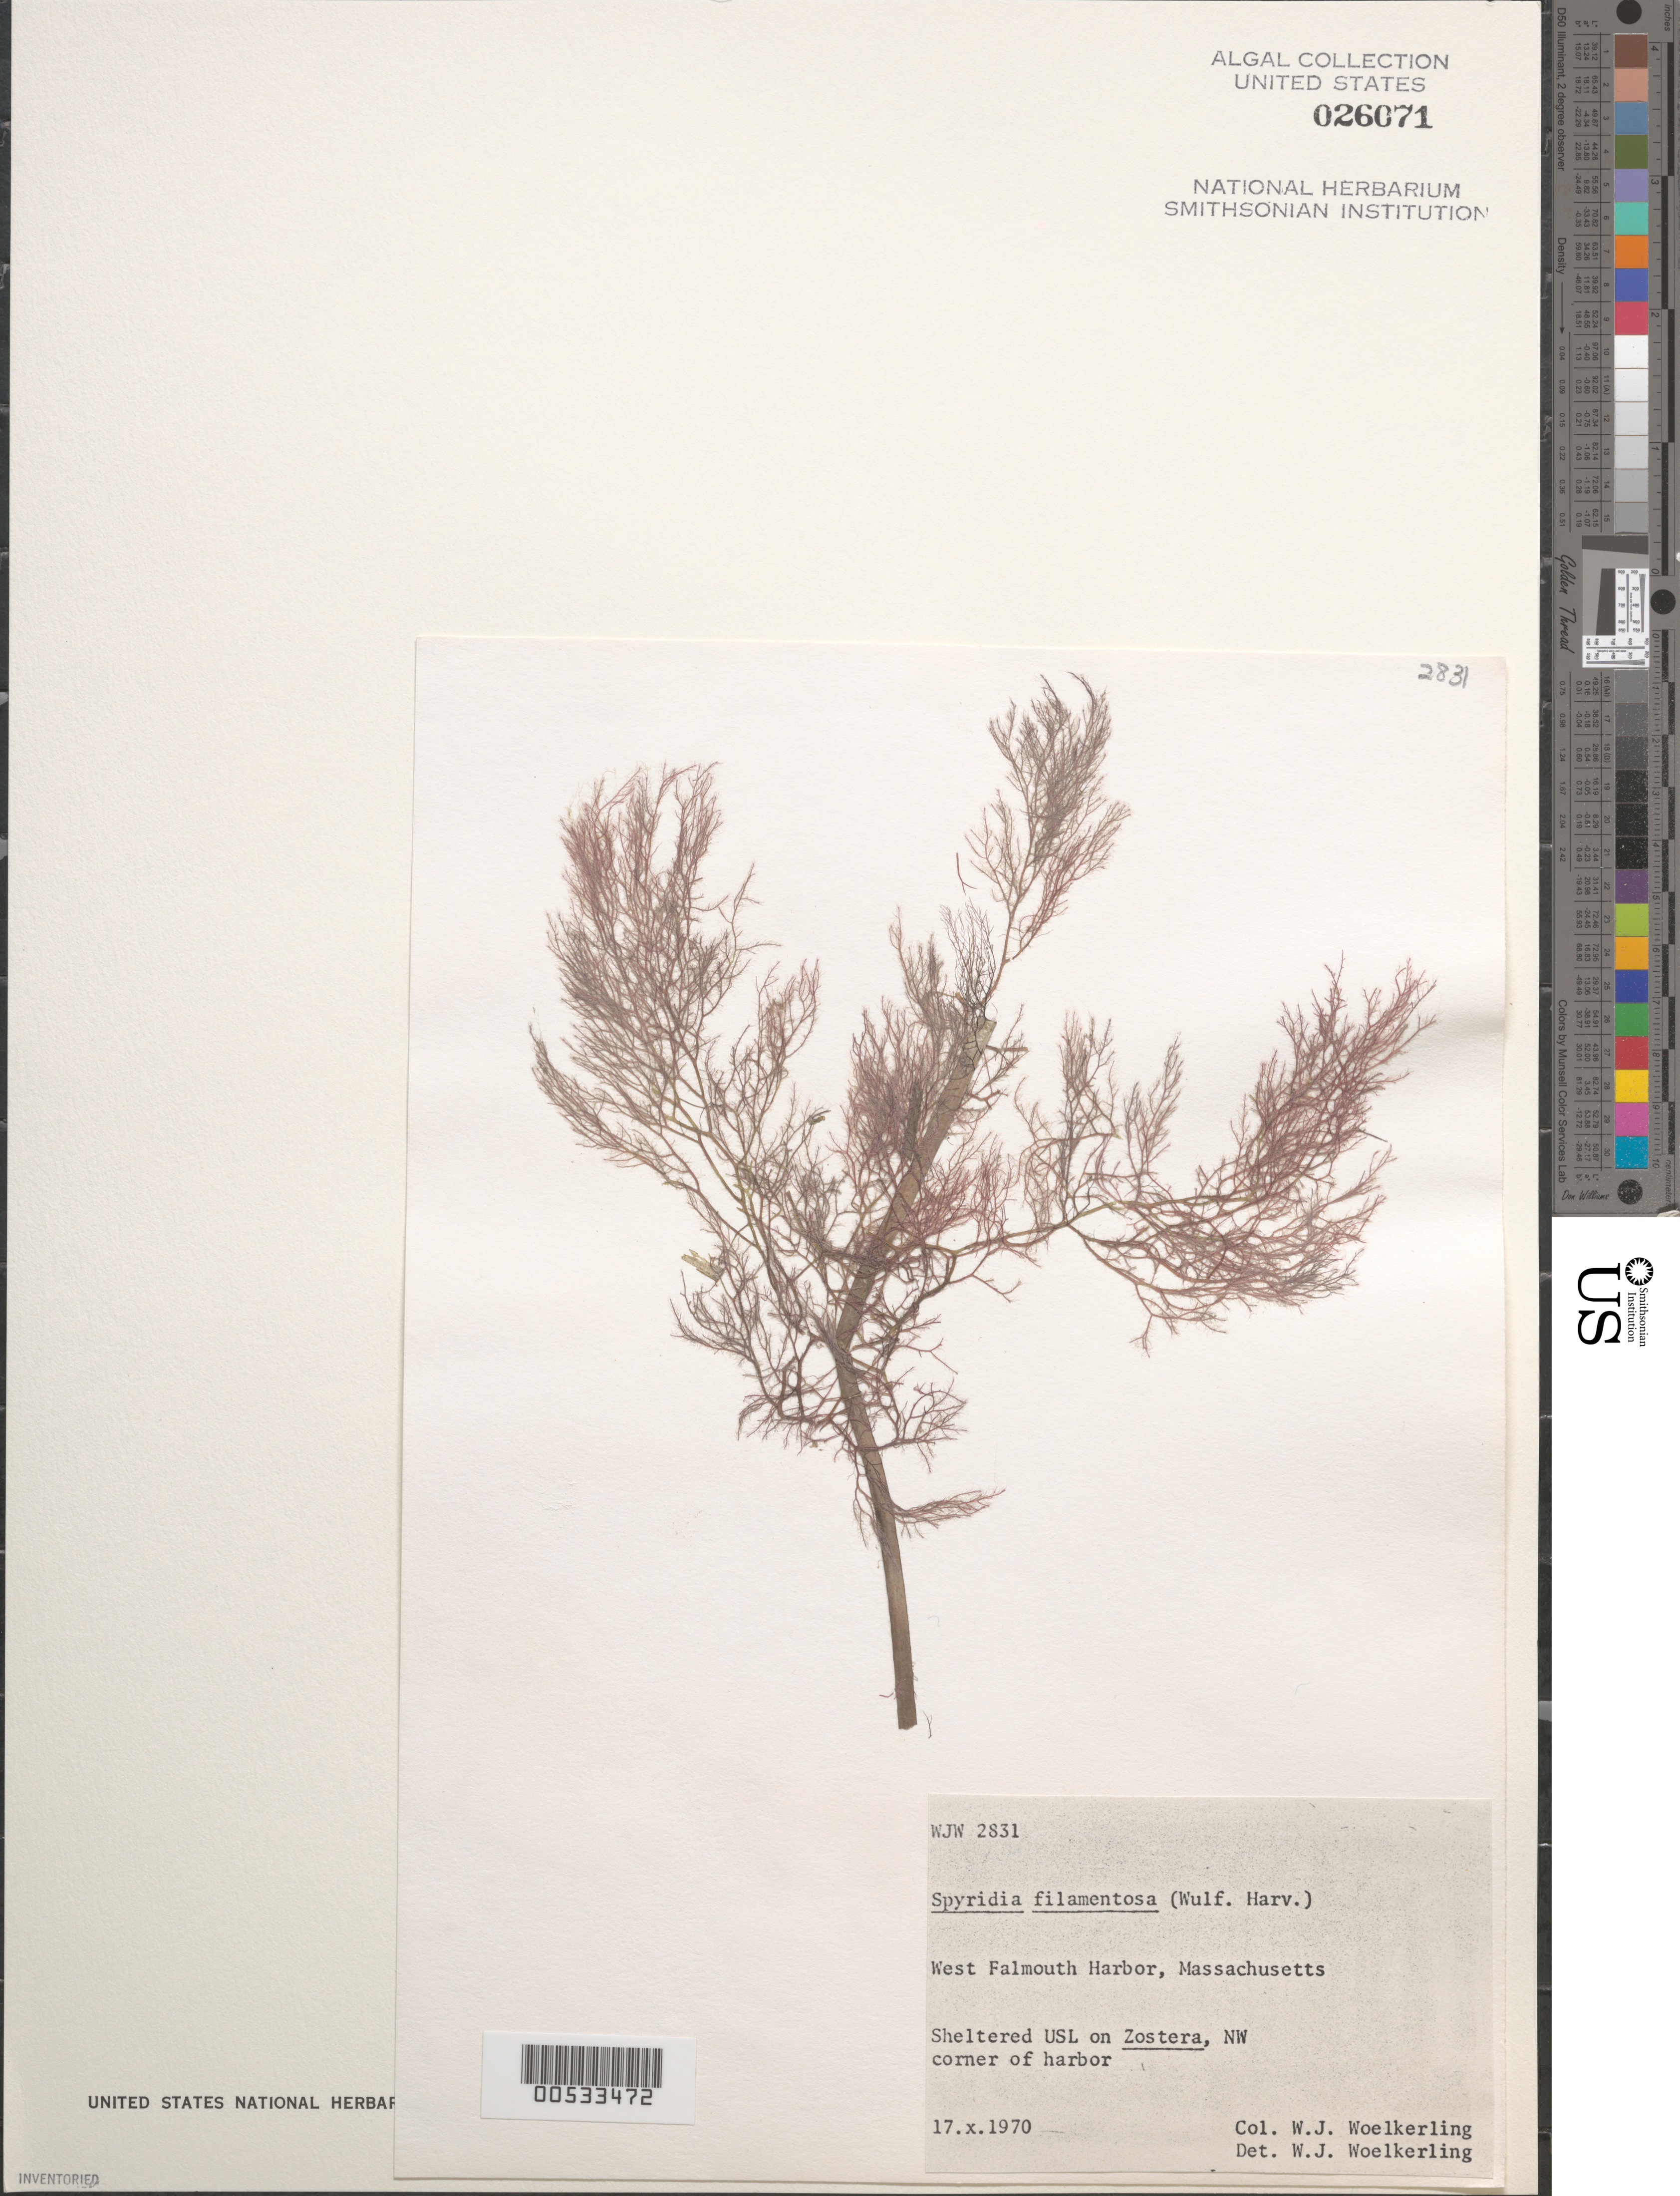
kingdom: Plantae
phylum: Rhodophyta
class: Florideophyceae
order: Ceramiales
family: Spyridiaceae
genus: Spyridia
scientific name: Spyridia filamentosa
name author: (Wulfen) Harv.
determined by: Woelkerling, W. J.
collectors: W. Woelkerling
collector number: WJW 2831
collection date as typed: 17 Oct 1970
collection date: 1970-10-17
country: United States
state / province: Massachusetts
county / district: Barnstable County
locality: West Falmouth Harbor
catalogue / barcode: US 26071